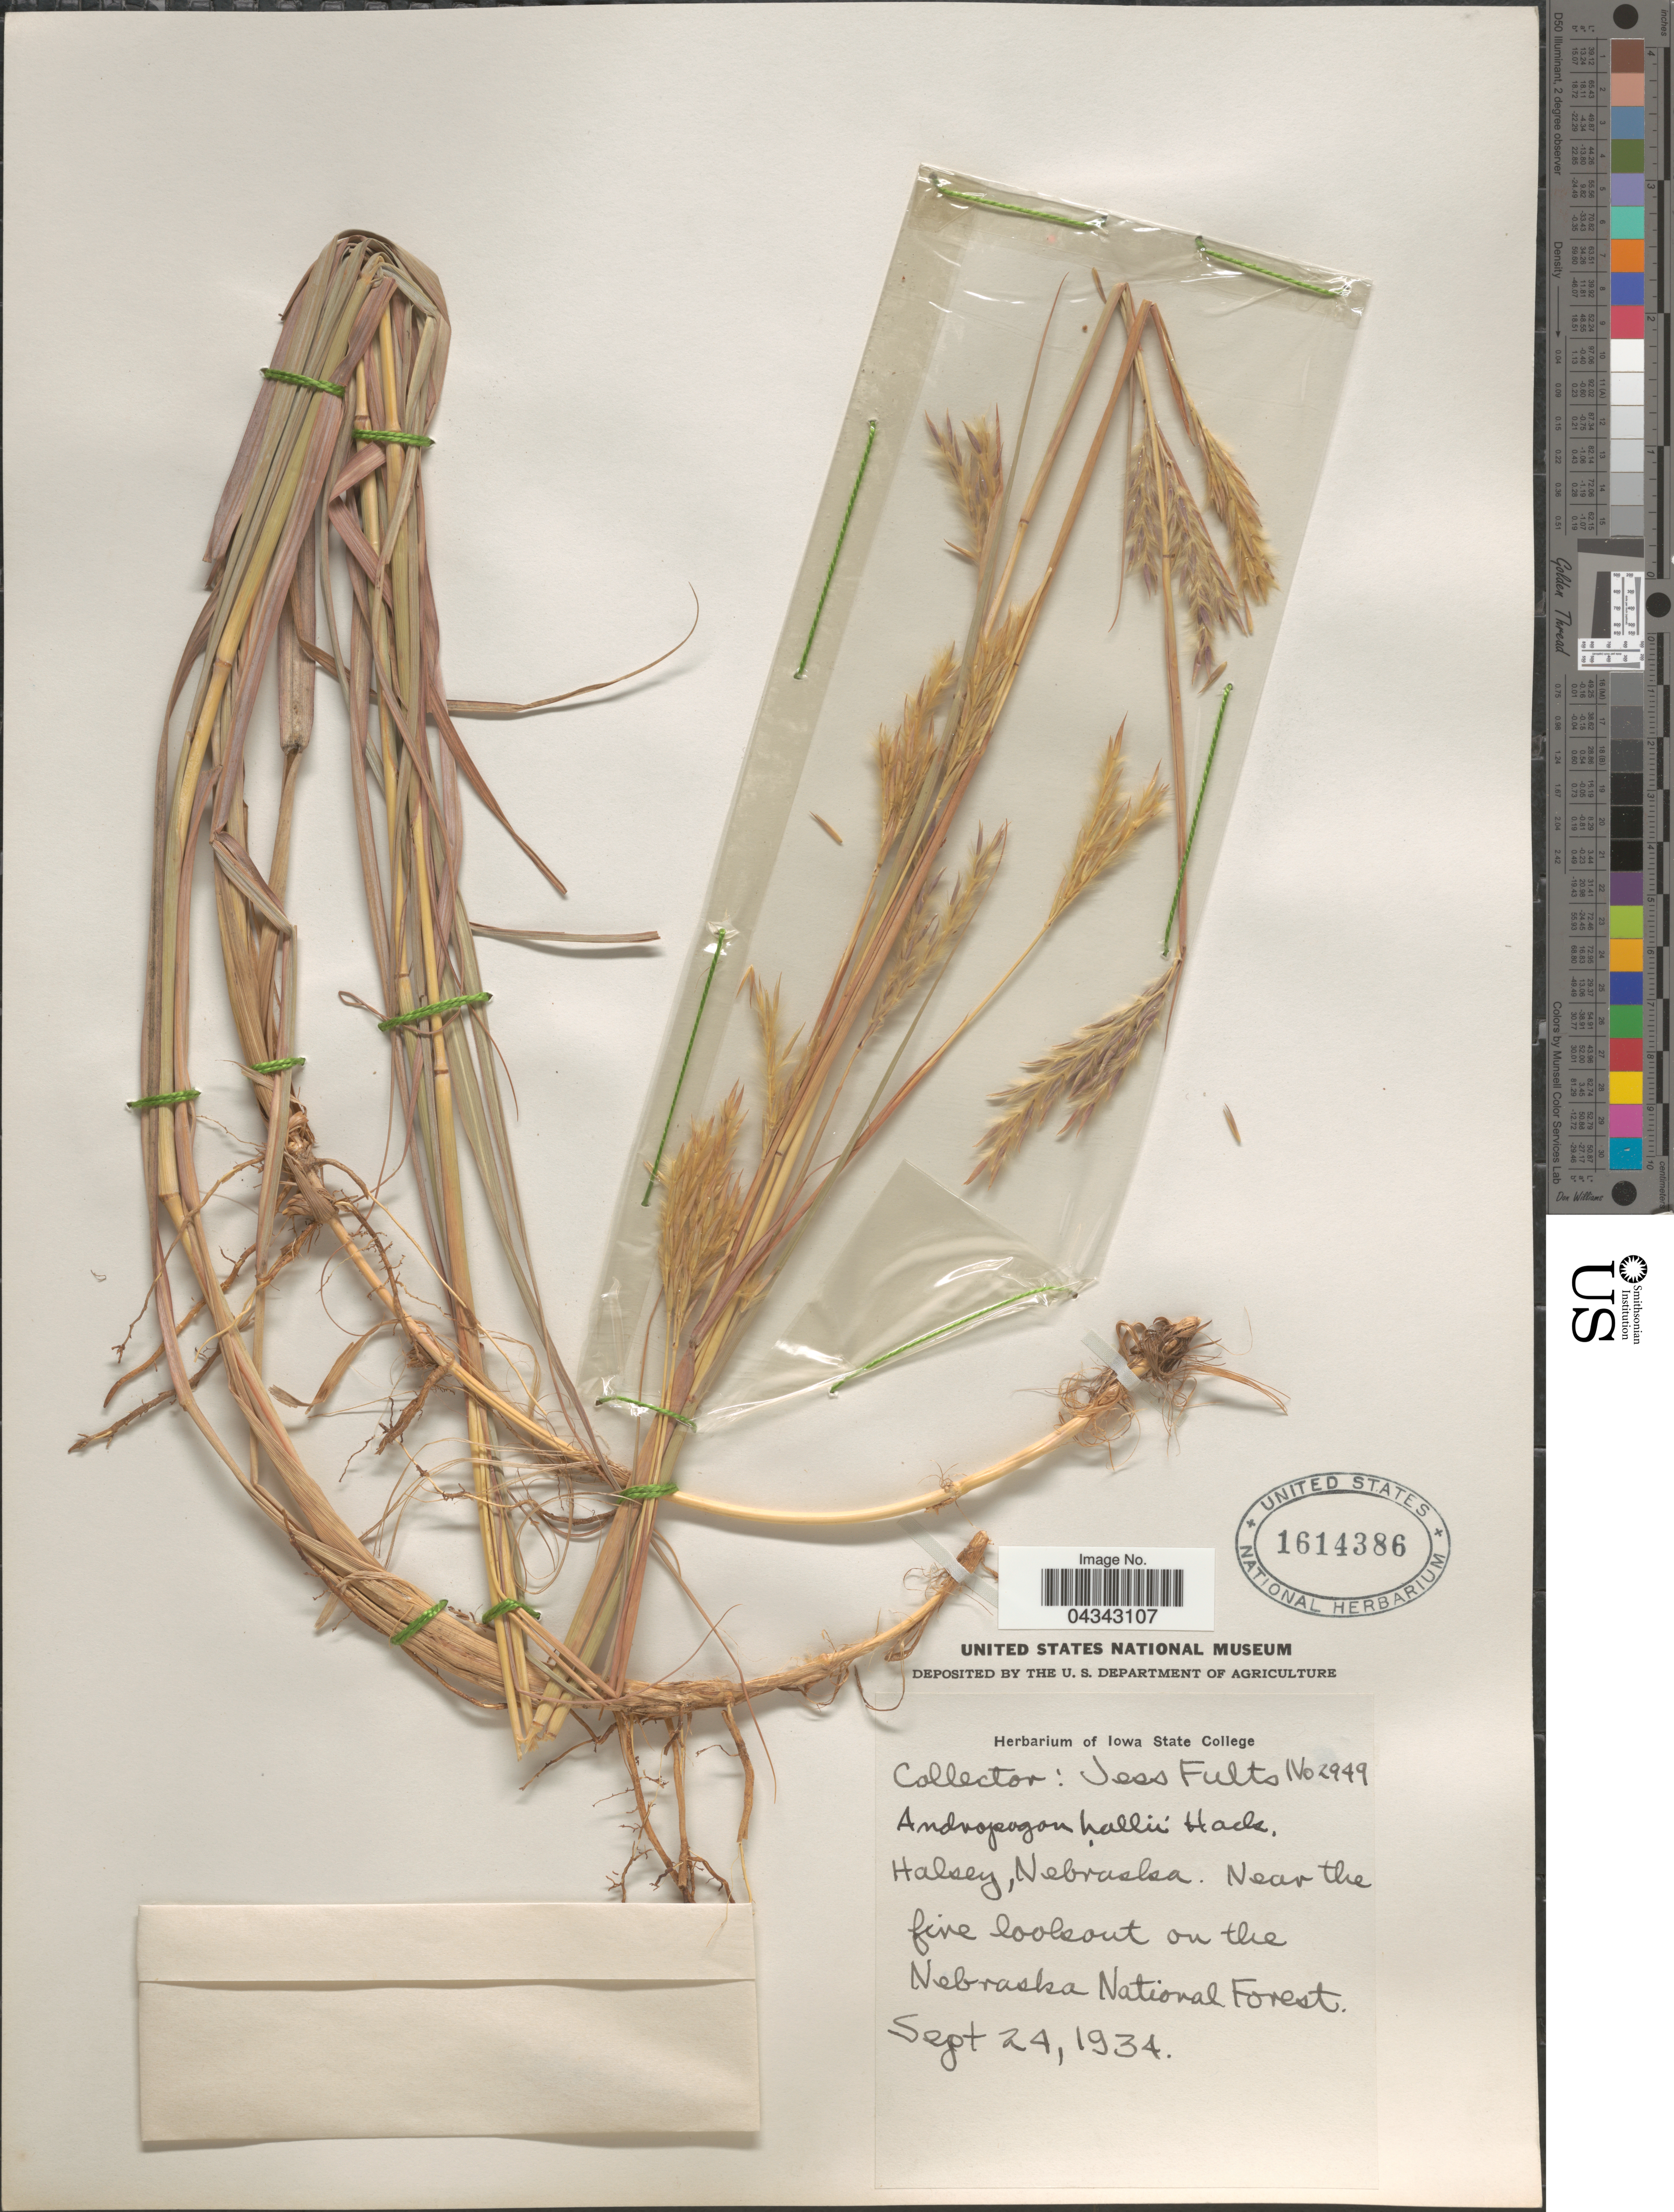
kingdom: Plantae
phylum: Tracheophyta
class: Liliopsida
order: Poales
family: Poaceae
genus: Andropogon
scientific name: Andropogon gerardii subsp. hallii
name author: (Hack.) Wipff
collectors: J. Fults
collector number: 2949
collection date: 1934-09-24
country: United States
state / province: Nebraska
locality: Halsey. Near the five lookout on the Nebraska National Forest.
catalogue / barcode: US 1614386